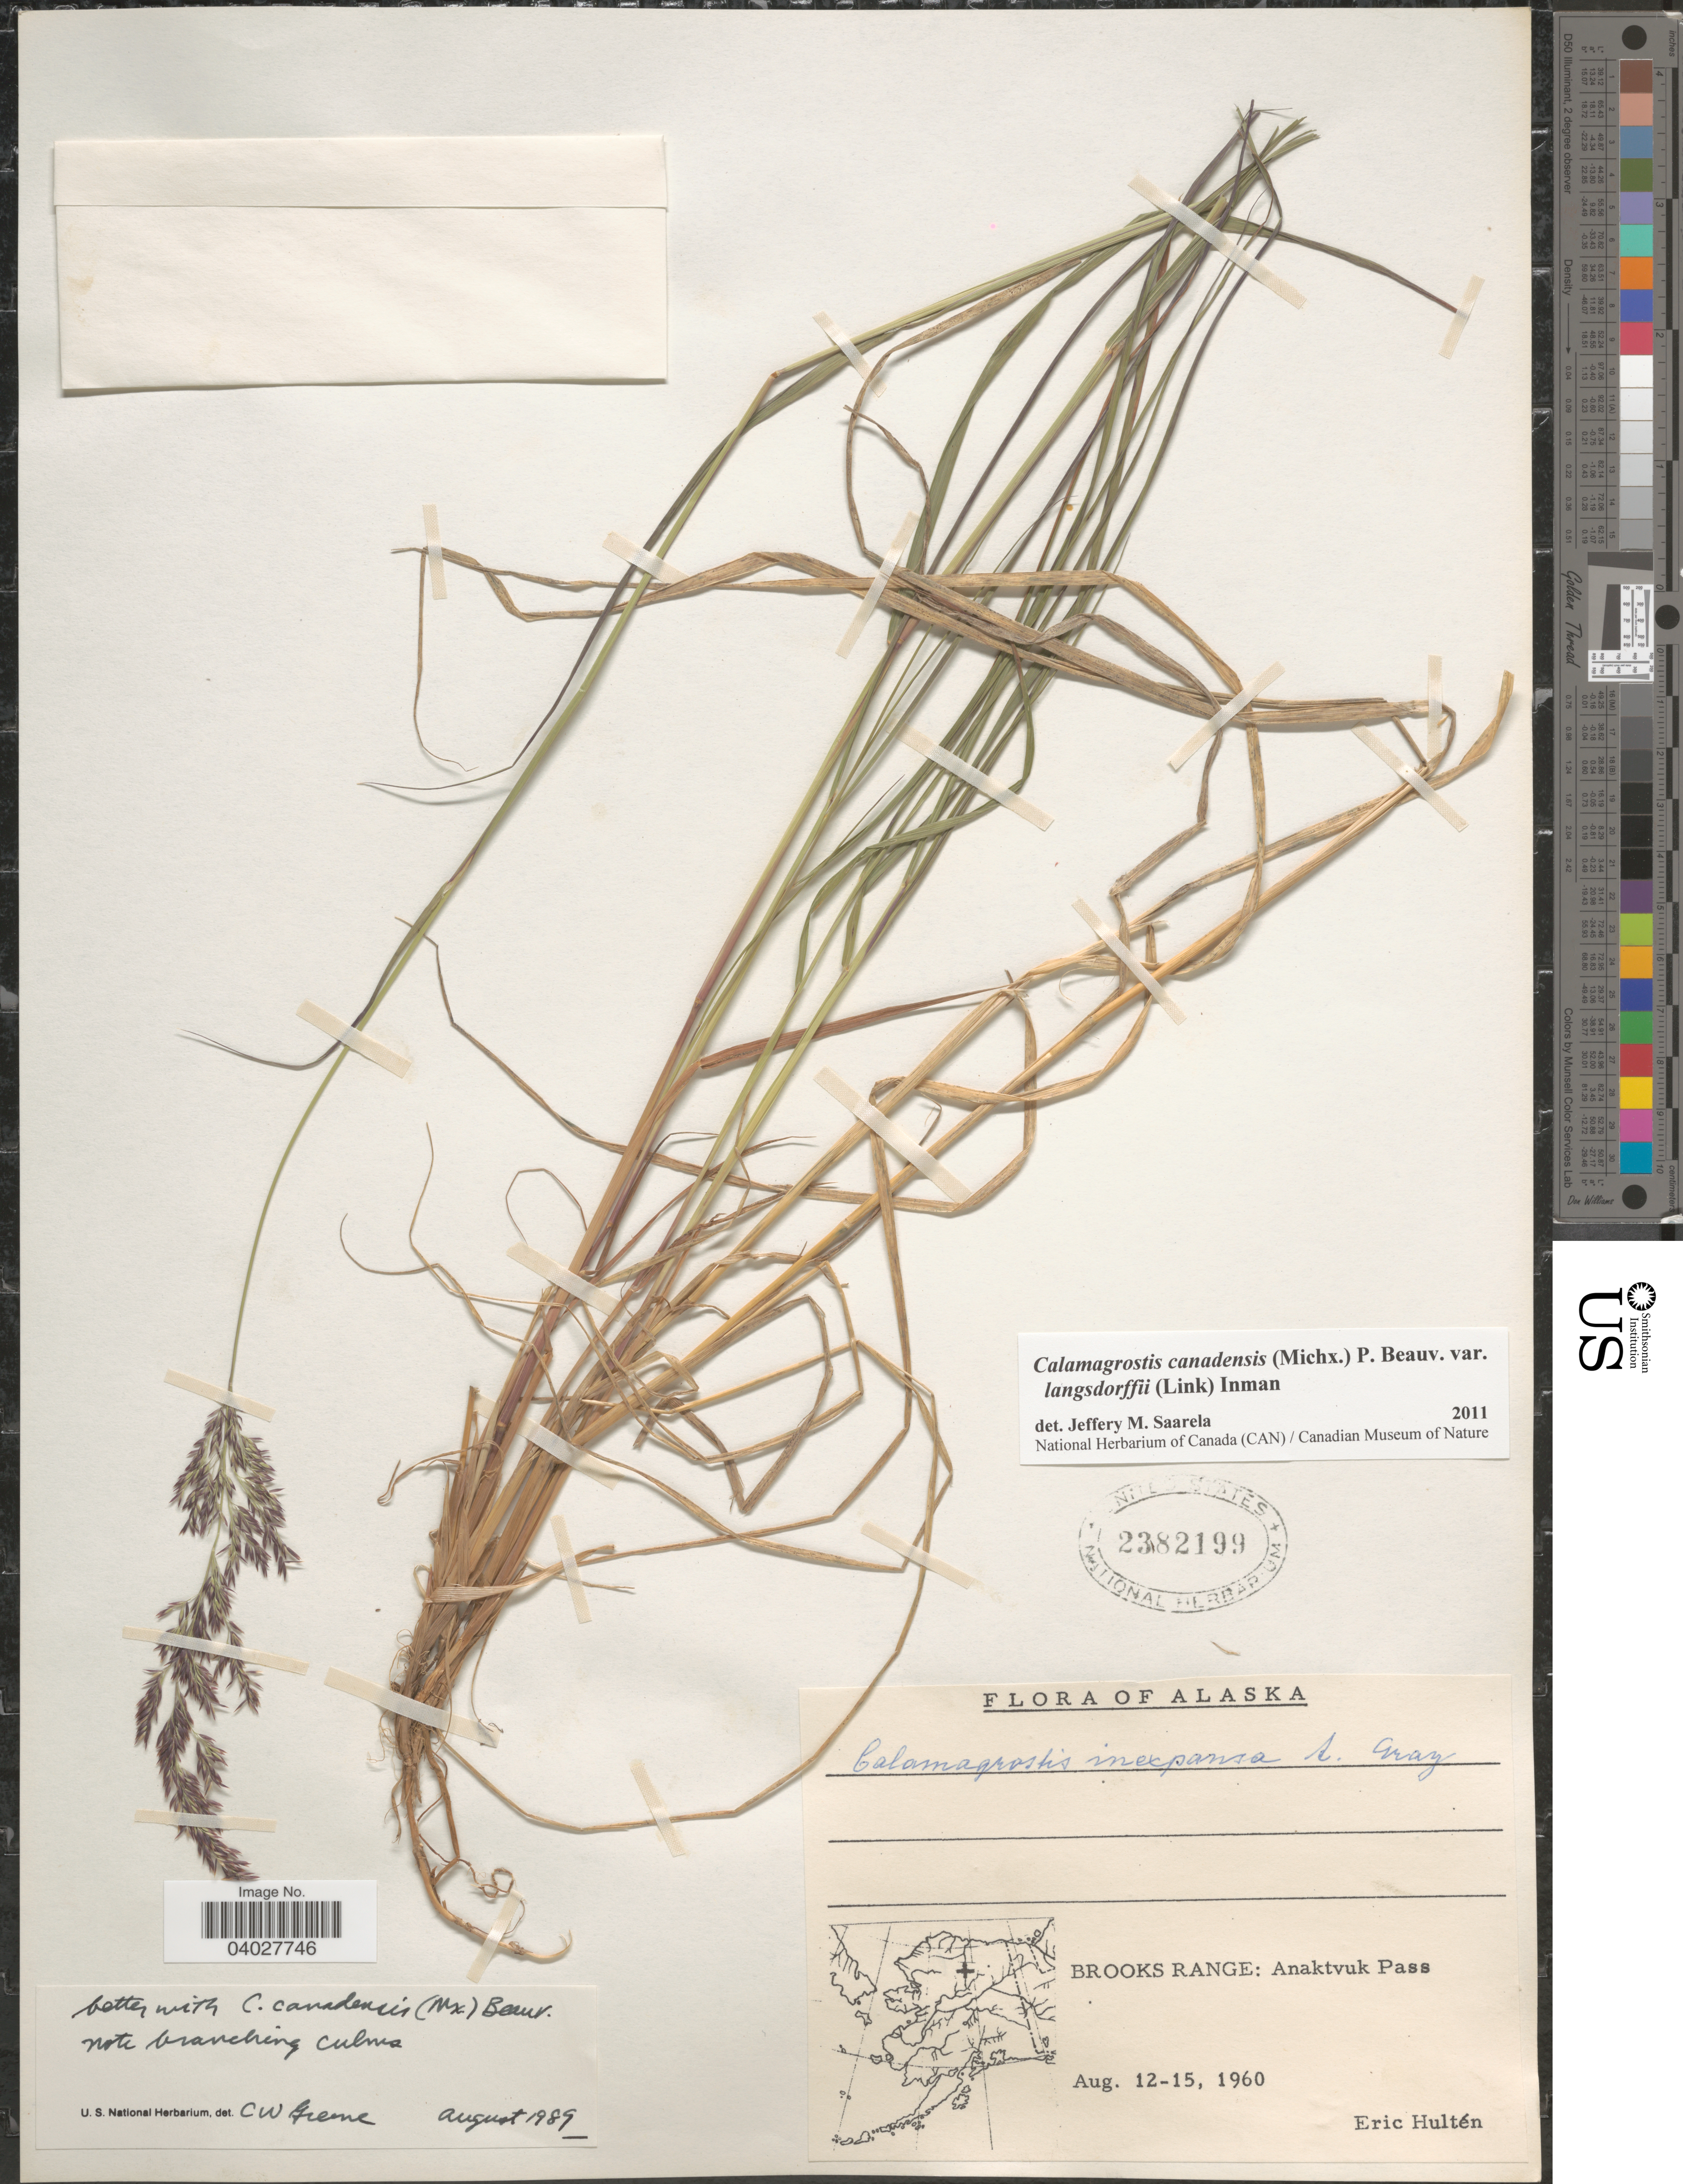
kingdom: Plantae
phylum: Tracheophyta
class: Liliopsida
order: Poales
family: Poaceae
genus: Calamagrostis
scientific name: Calamagrostis canadensis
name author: (Michx.) P. Beauv.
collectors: E. G. Hultén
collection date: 1960-08-12/1960-08-15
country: United States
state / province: Alaska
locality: Brooks Range: Anaktvuk Pass.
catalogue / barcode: US 2382199